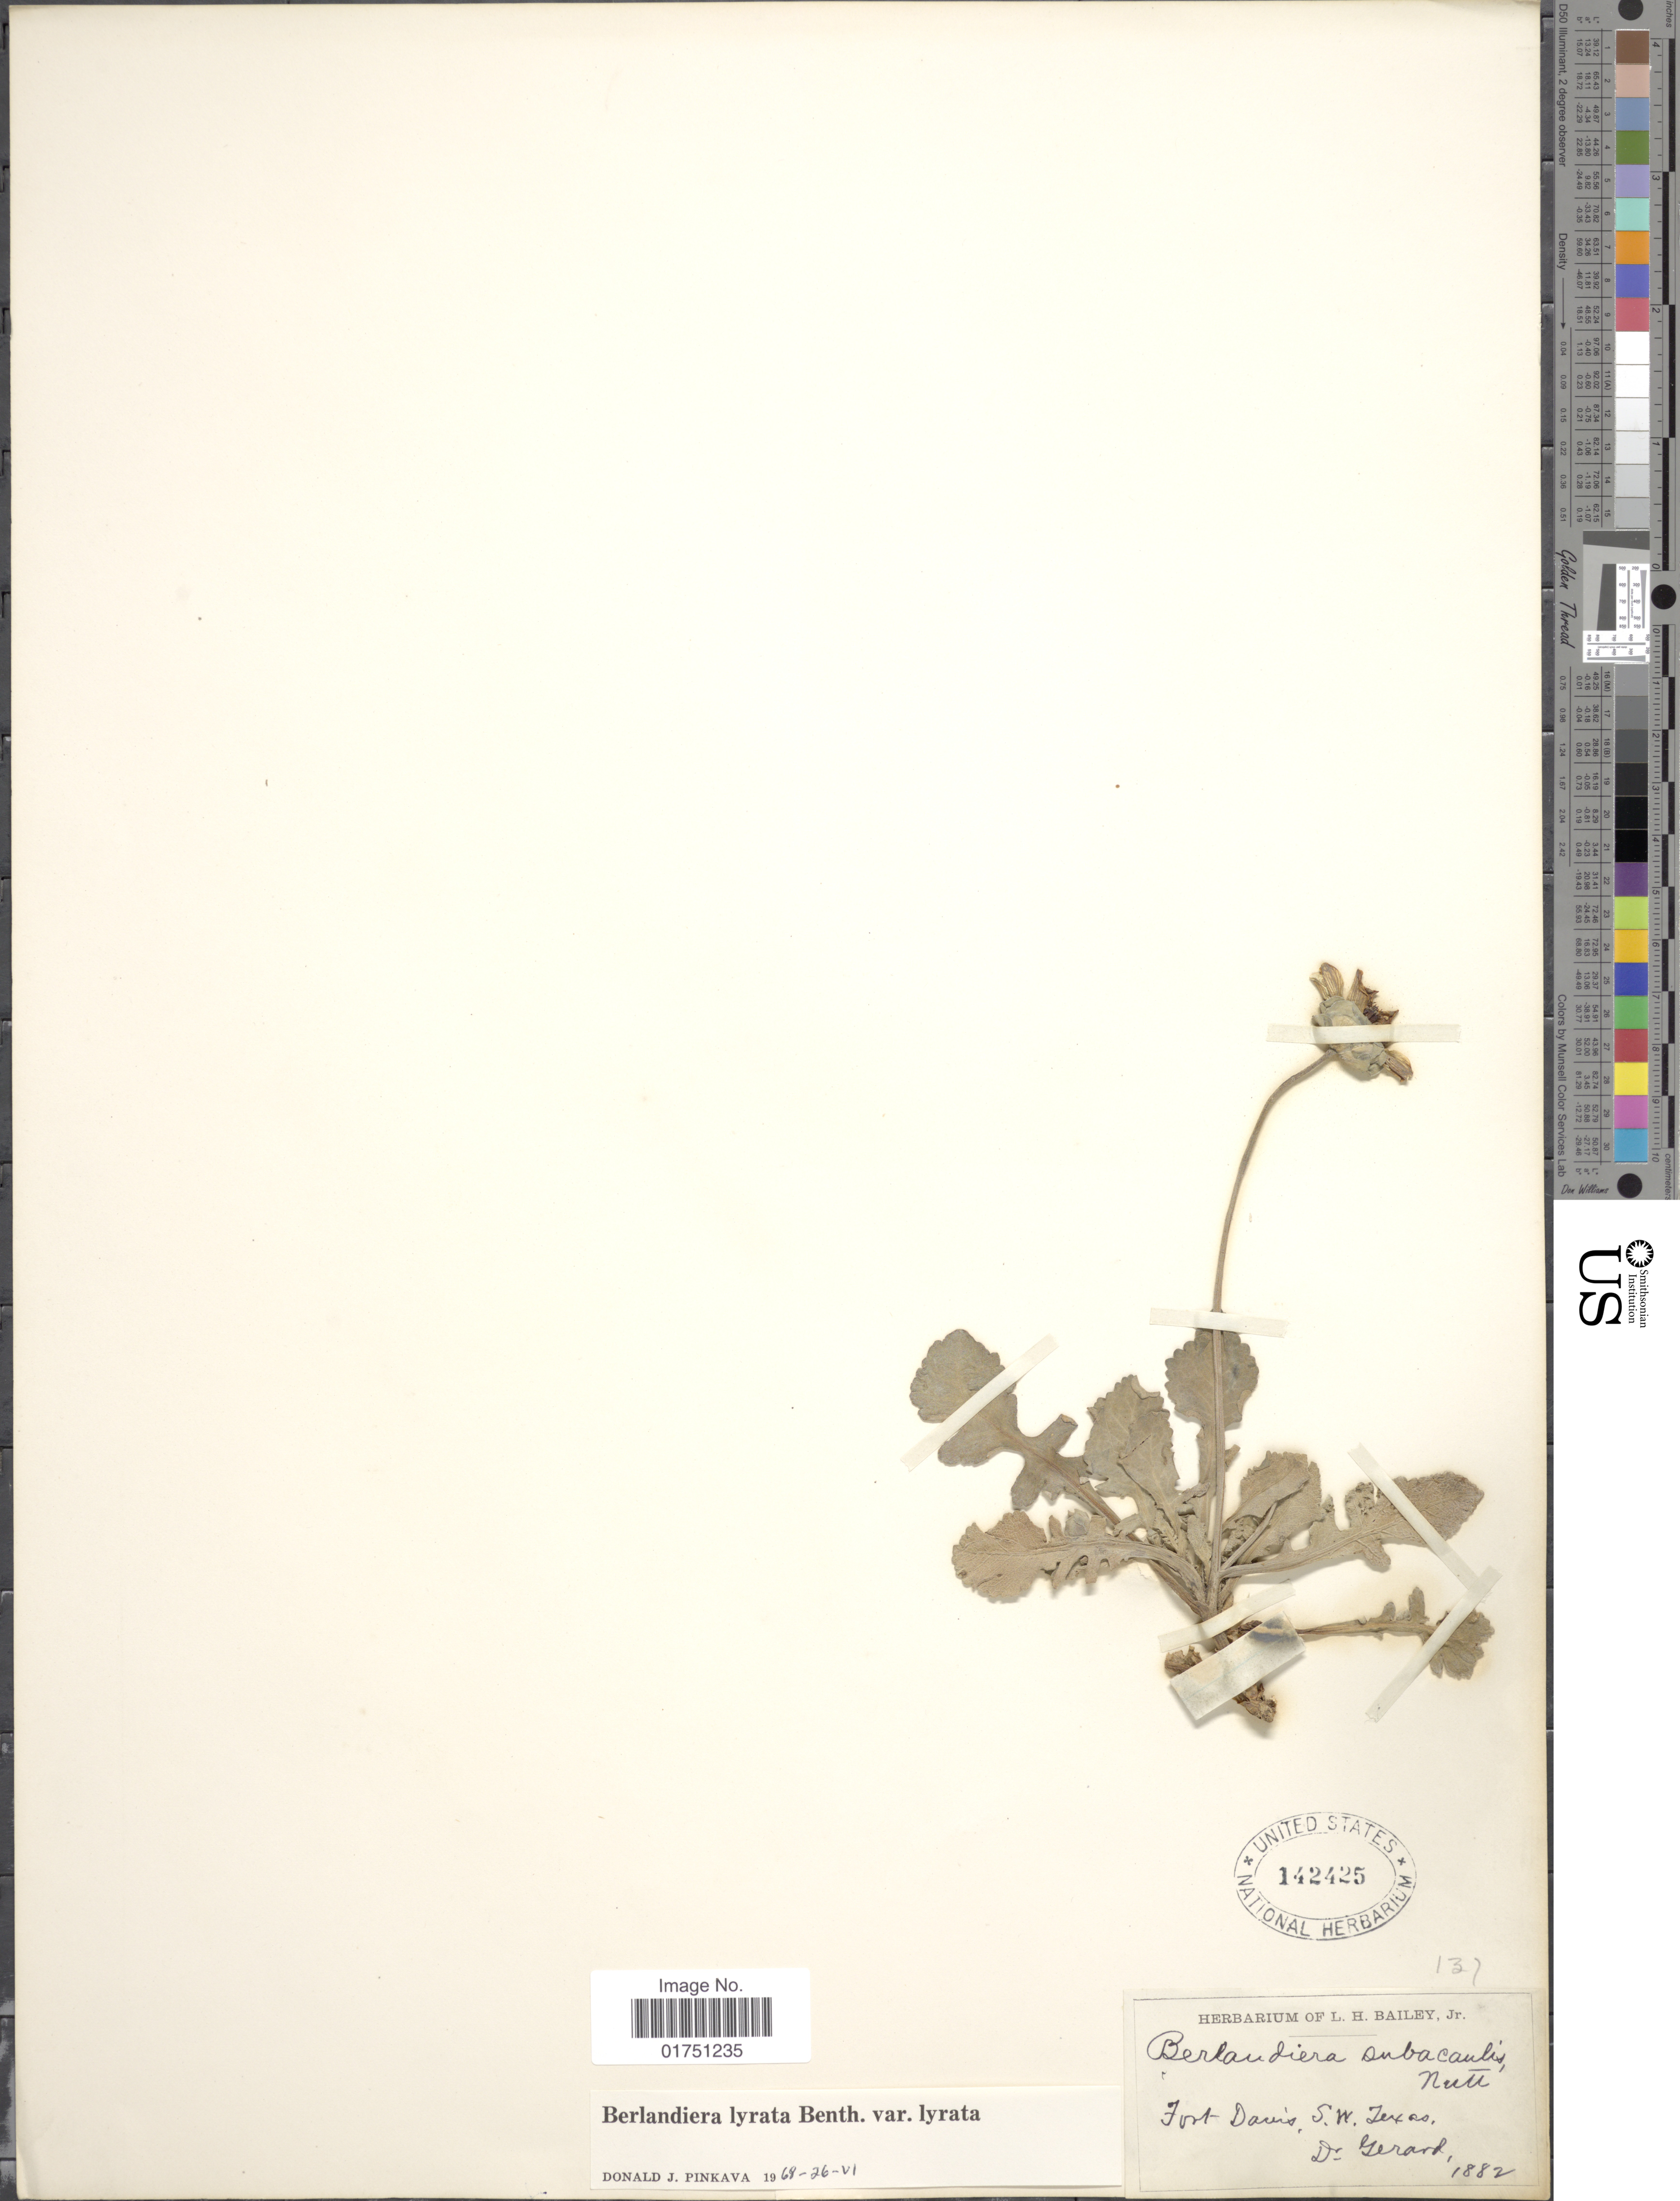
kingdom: Plantae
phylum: Tracheophyta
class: Magnoliopsida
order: Asterales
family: Asteraceae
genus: Berlandiera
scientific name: Berlandiera lyrata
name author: Benth.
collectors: -. Gerard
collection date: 1882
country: United States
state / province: Texas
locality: Fort Davis, S.W. Texas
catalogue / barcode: US 142425